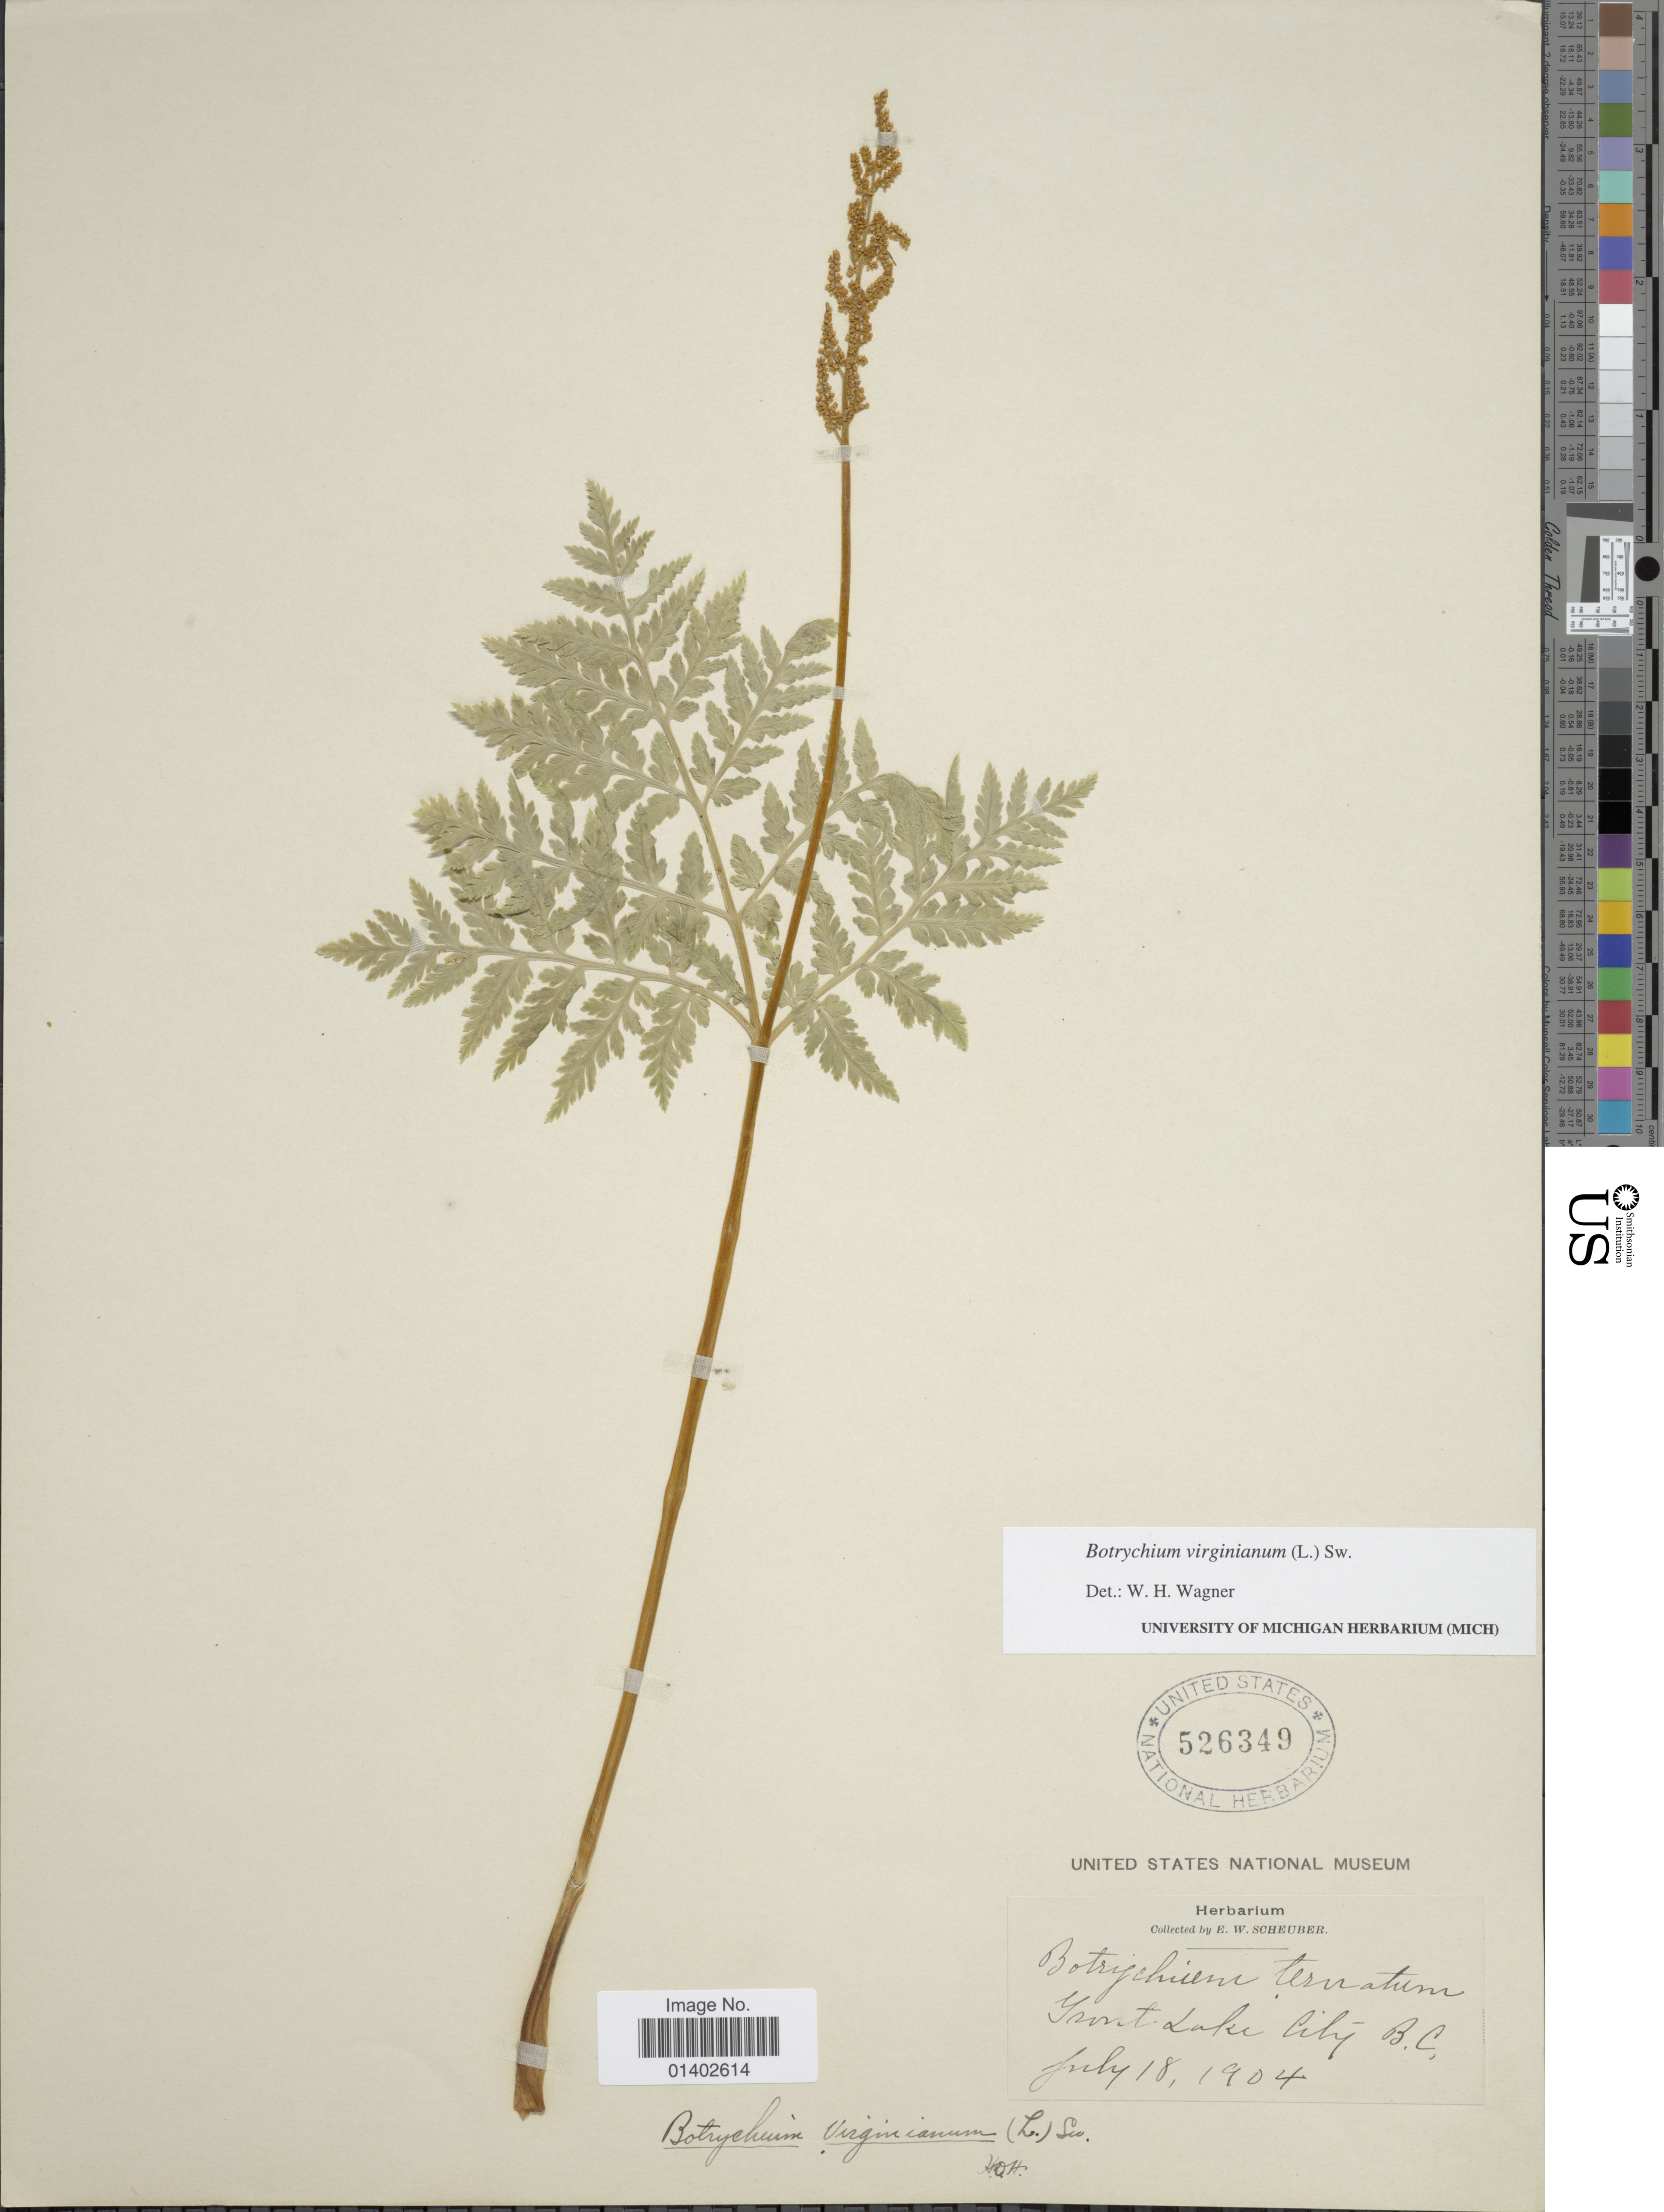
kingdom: Plantae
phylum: Tracheophyta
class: Polypodiopsida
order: Ophioglossales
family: Ophioglossaceae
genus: Botrychium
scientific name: Botrychium virginianum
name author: (L.) Sw.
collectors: E. Scheuber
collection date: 1904-07-18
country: Canada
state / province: British Columbia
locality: Trout Lake City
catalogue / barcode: US 526349